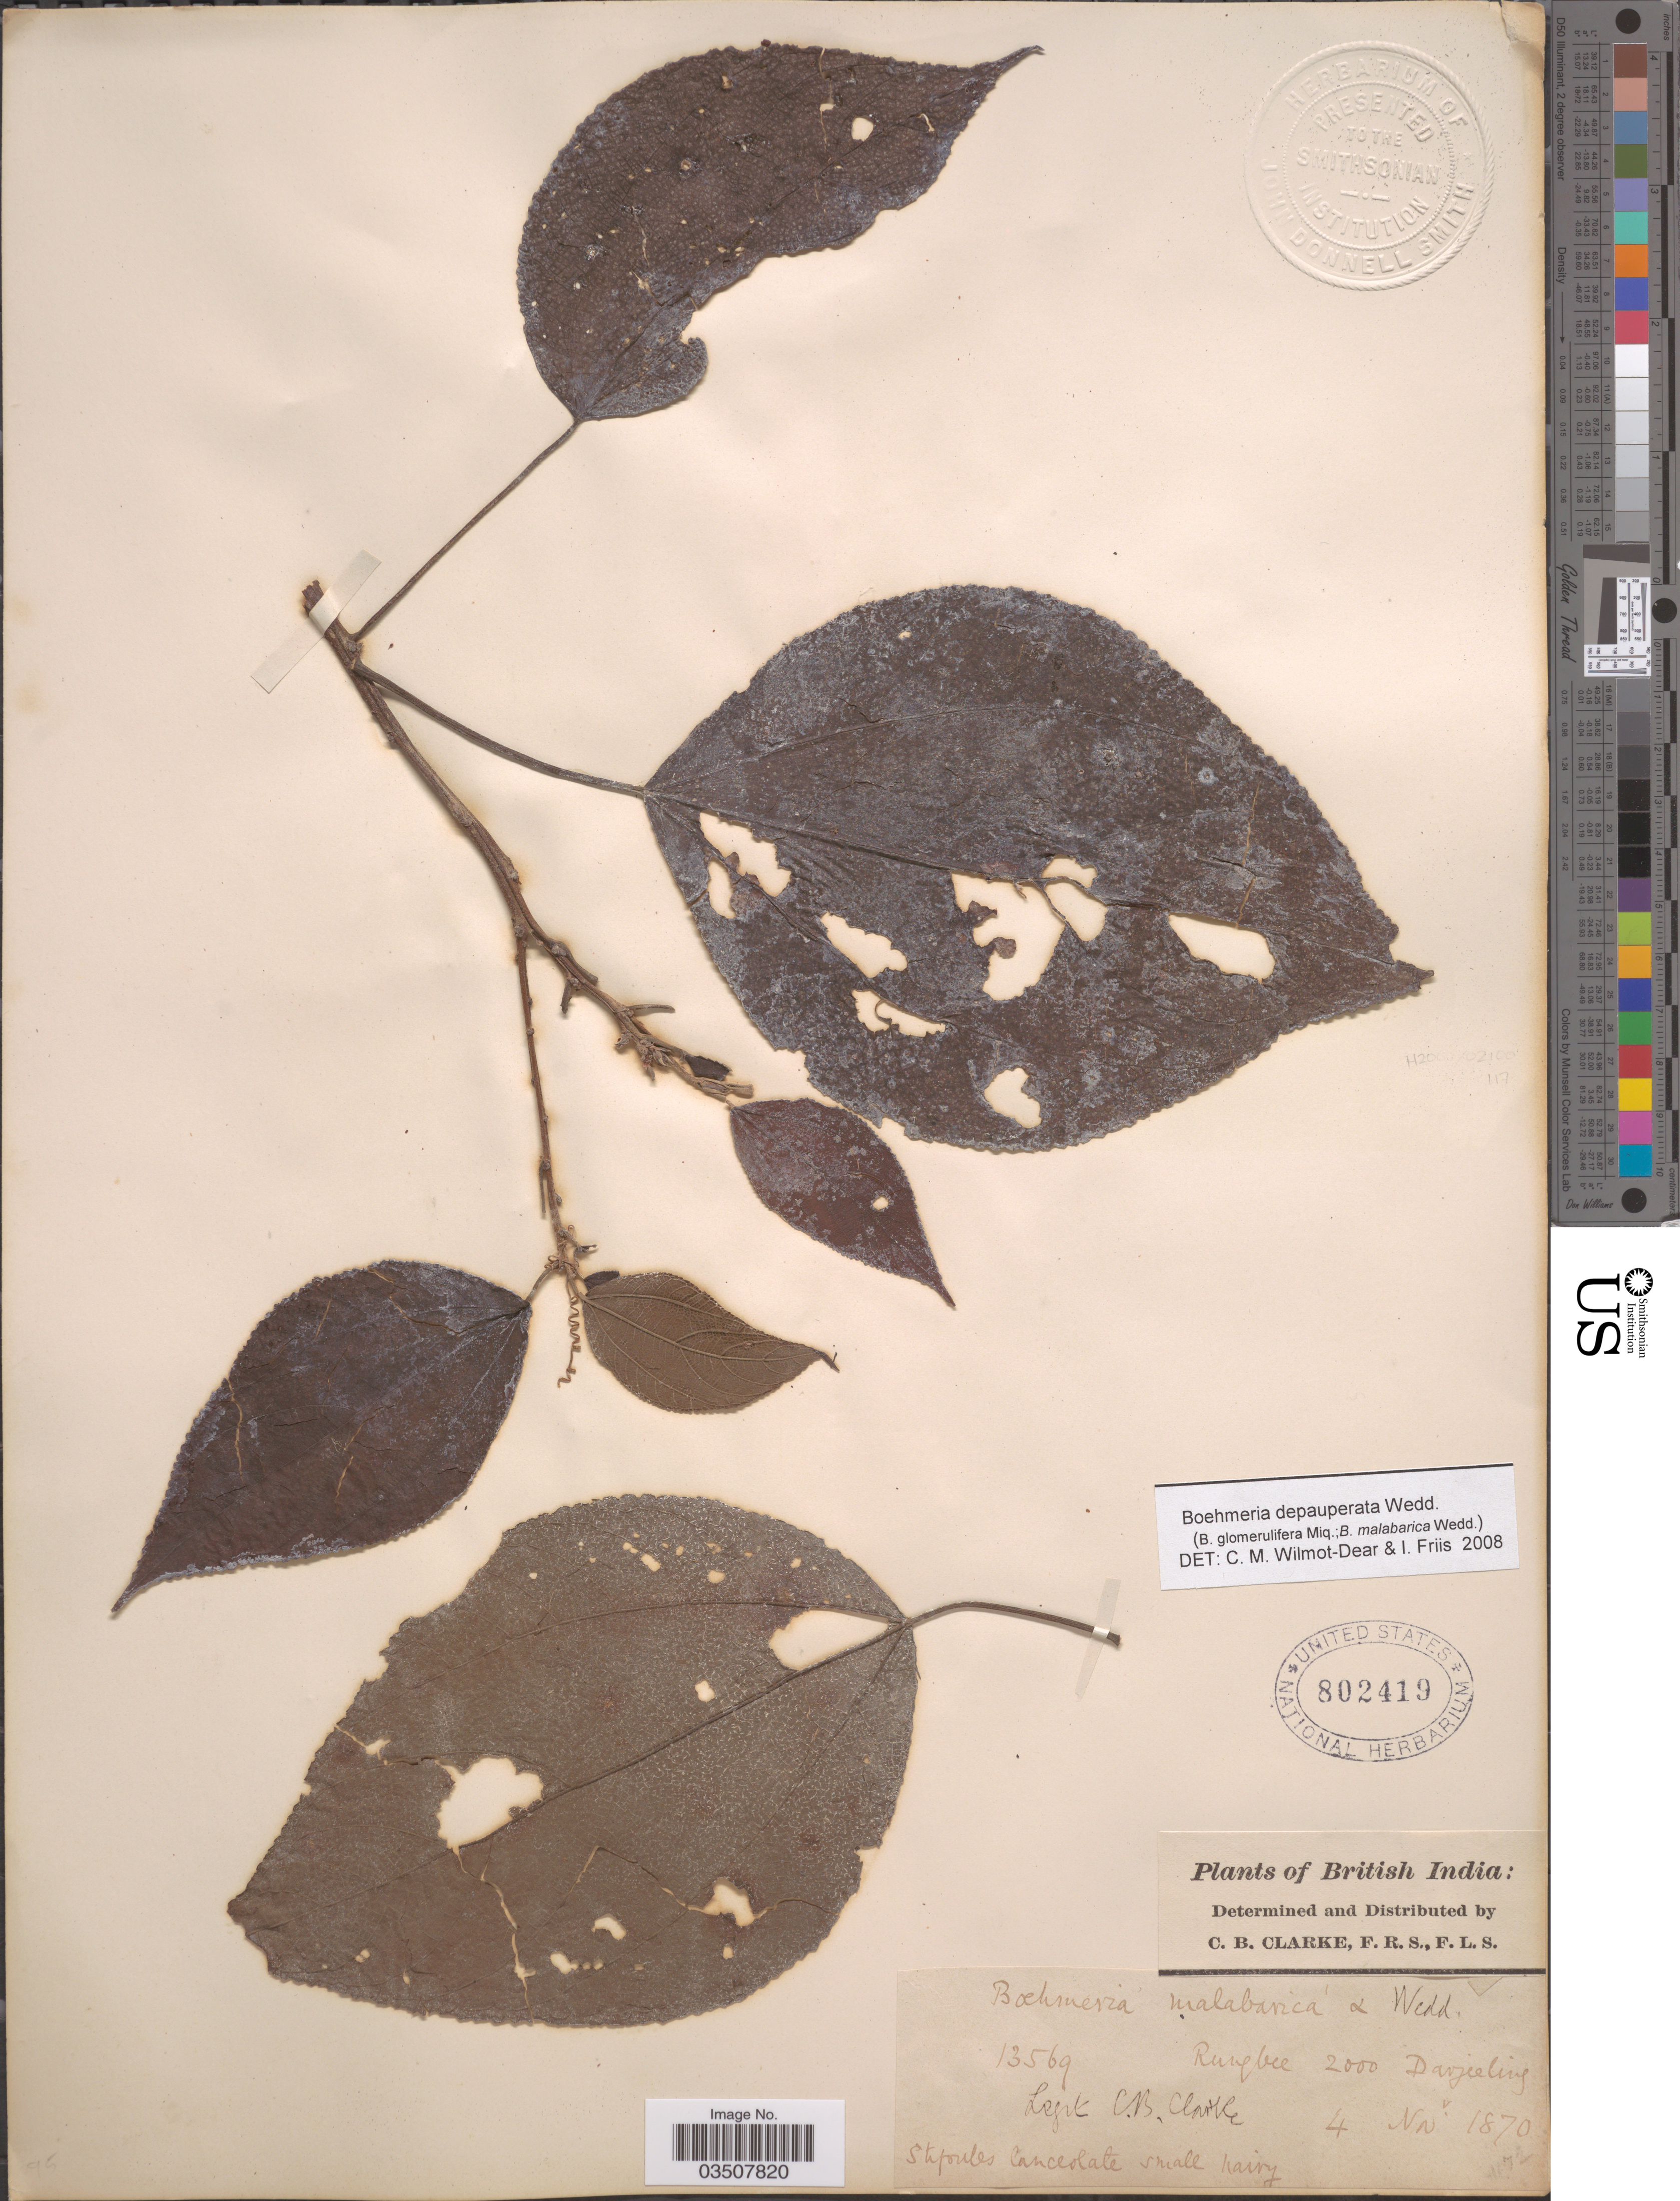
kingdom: Plantae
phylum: Tracheophyta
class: Magnoliopsida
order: Rosales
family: Urticaceae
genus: Boehmeria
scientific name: Boehmeria depauperata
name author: Wedd.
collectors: C. B. Clarke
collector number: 13569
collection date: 1870-11-04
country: India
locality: British India. Rungbee. Darjeeling.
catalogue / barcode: US 802419